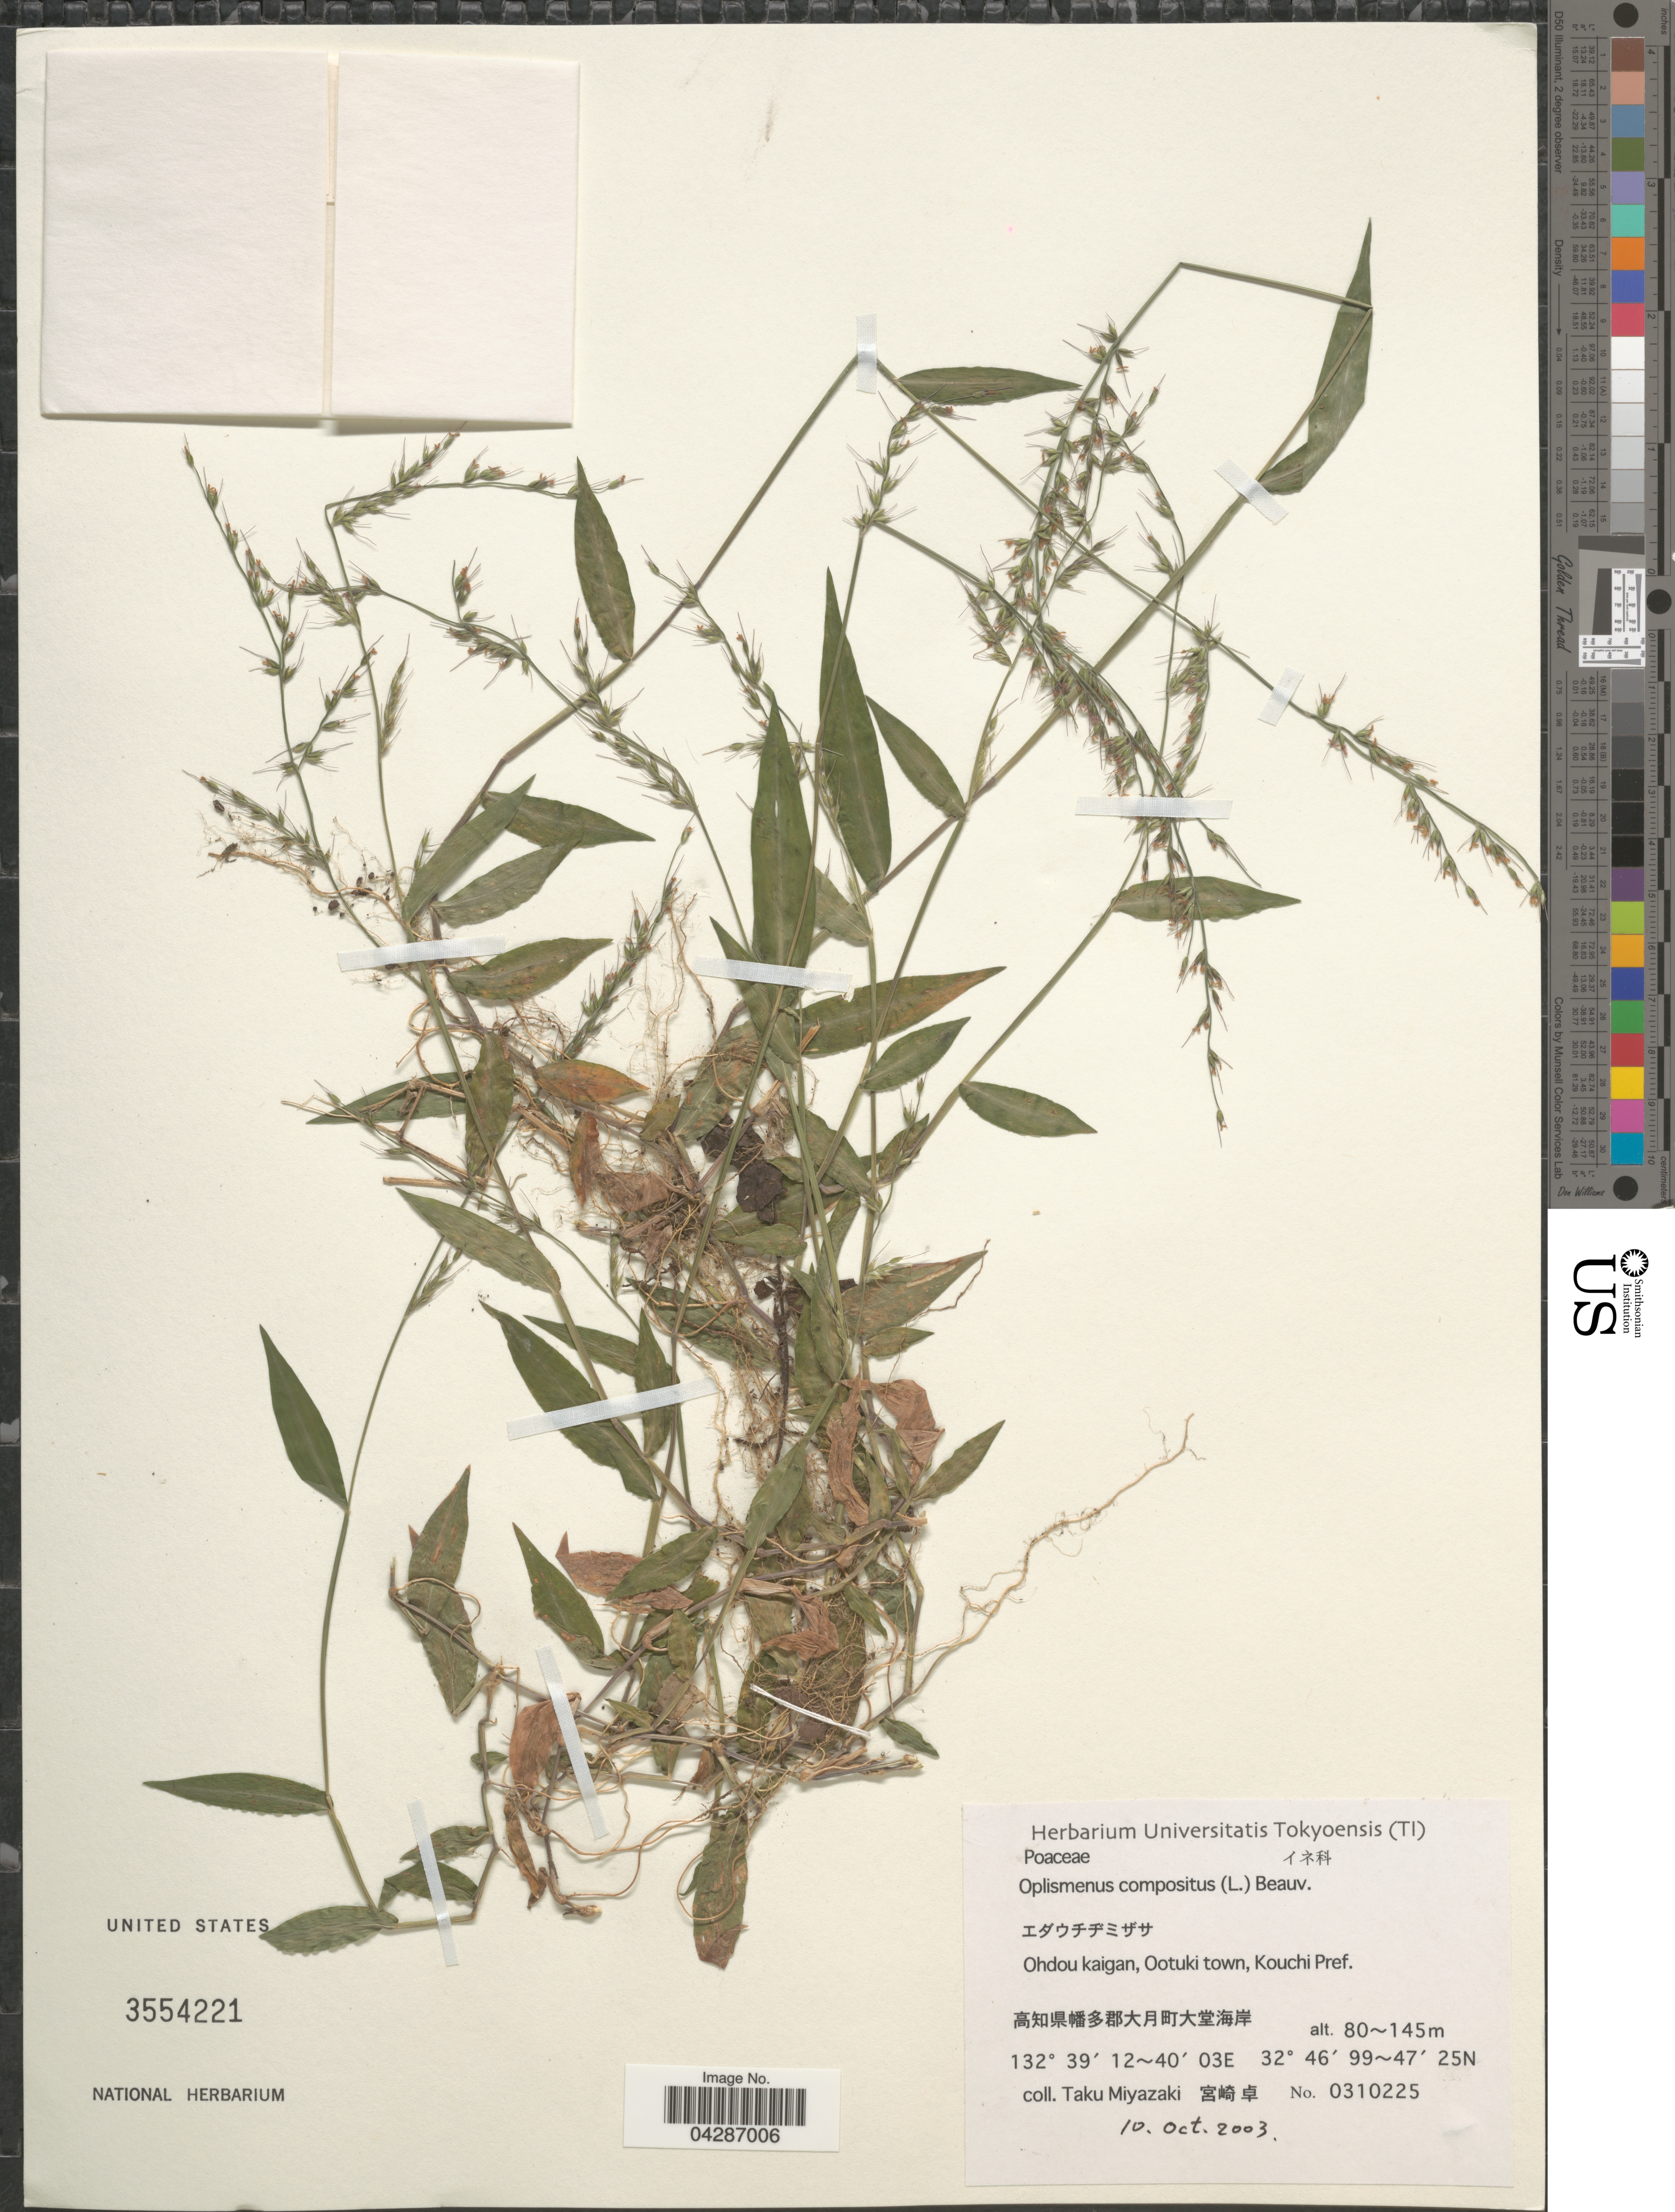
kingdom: Plantae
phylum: Tracheophyta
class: Liliopsida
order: Poales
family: Poaceae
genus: Oplismenus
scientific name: Oplismenus compositus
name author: (L.) P. Beauv.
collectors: T. Miyazaki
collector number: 0310225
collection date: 2003-10-10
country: Japan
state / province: Koti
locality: Ohdou kaigan, Ootuki town, Kouchi Pref.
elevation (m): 80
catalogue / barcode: US 3554221